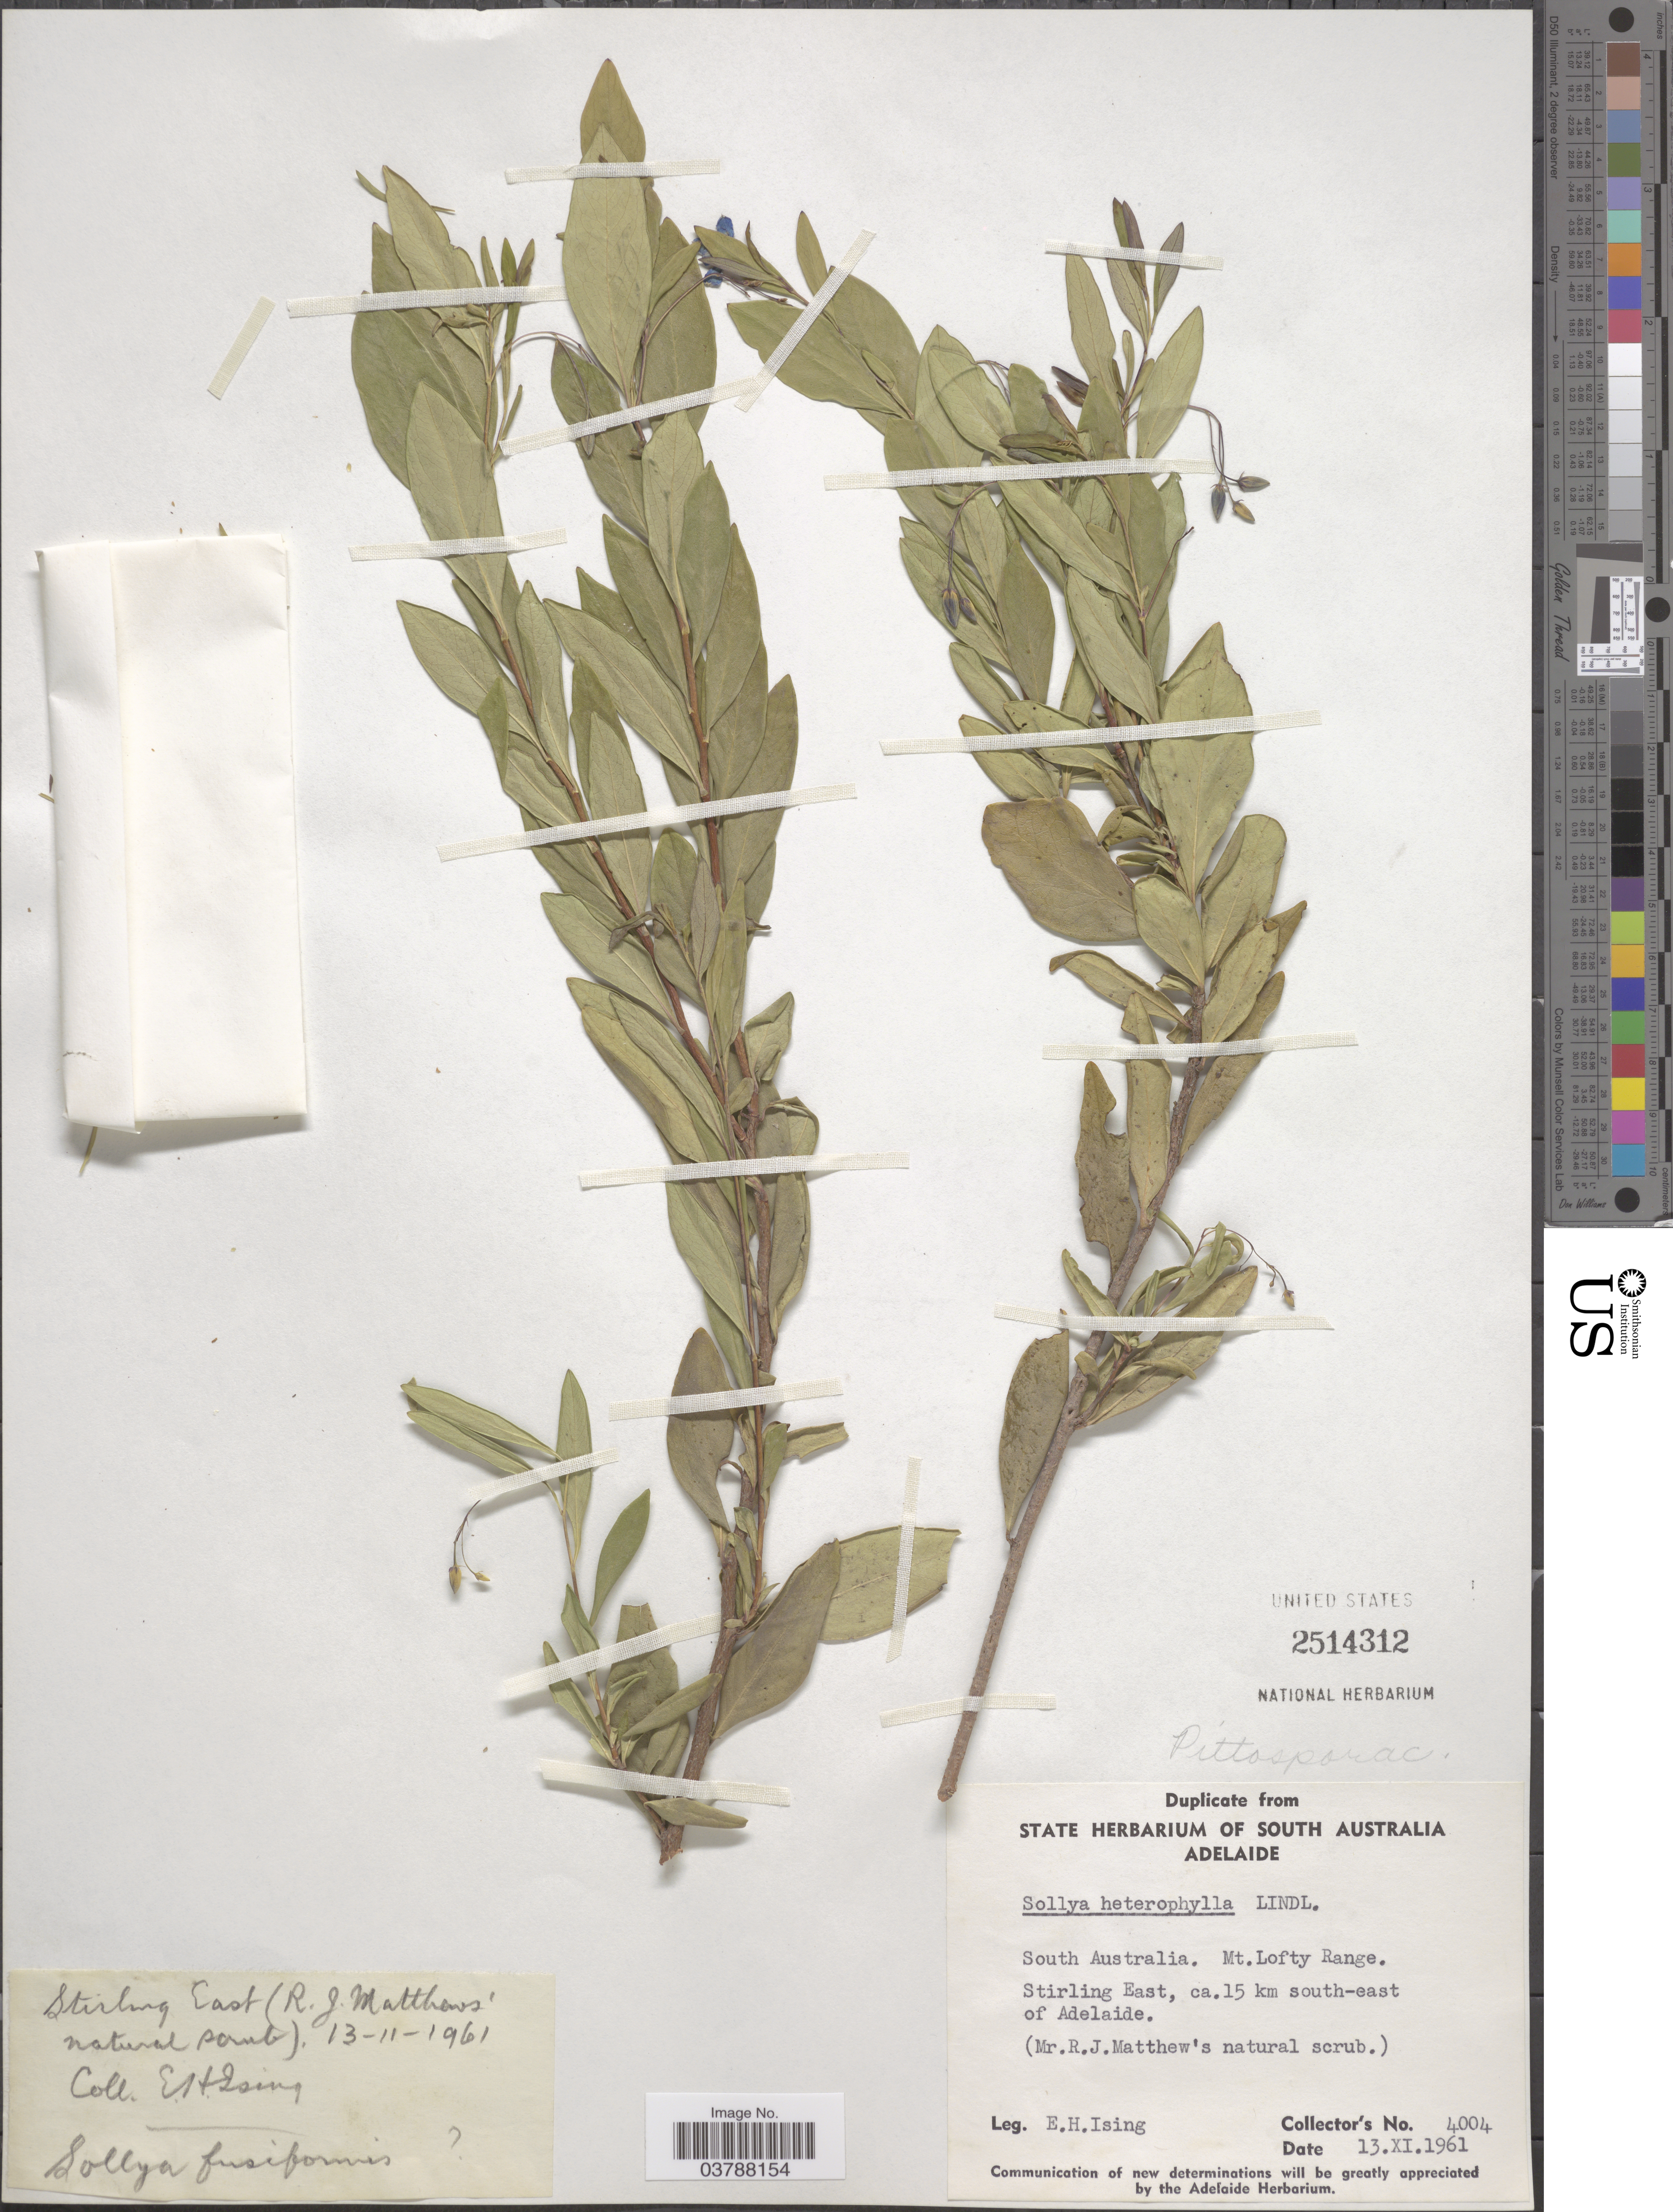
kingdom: Plantae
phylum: Tracheophyta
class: Magnoliopsida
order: Apiales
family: Pittosporaceae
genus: Sollya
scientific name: Sollya heterophylla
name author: Lindl.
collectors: E. Ising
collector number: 4004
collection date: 1961-11-13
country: Australia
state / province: South Australia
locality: Mt. Lofty Range. Stirling East, ca. 15 km south-east of Adelaide.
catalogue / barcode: US 2514312